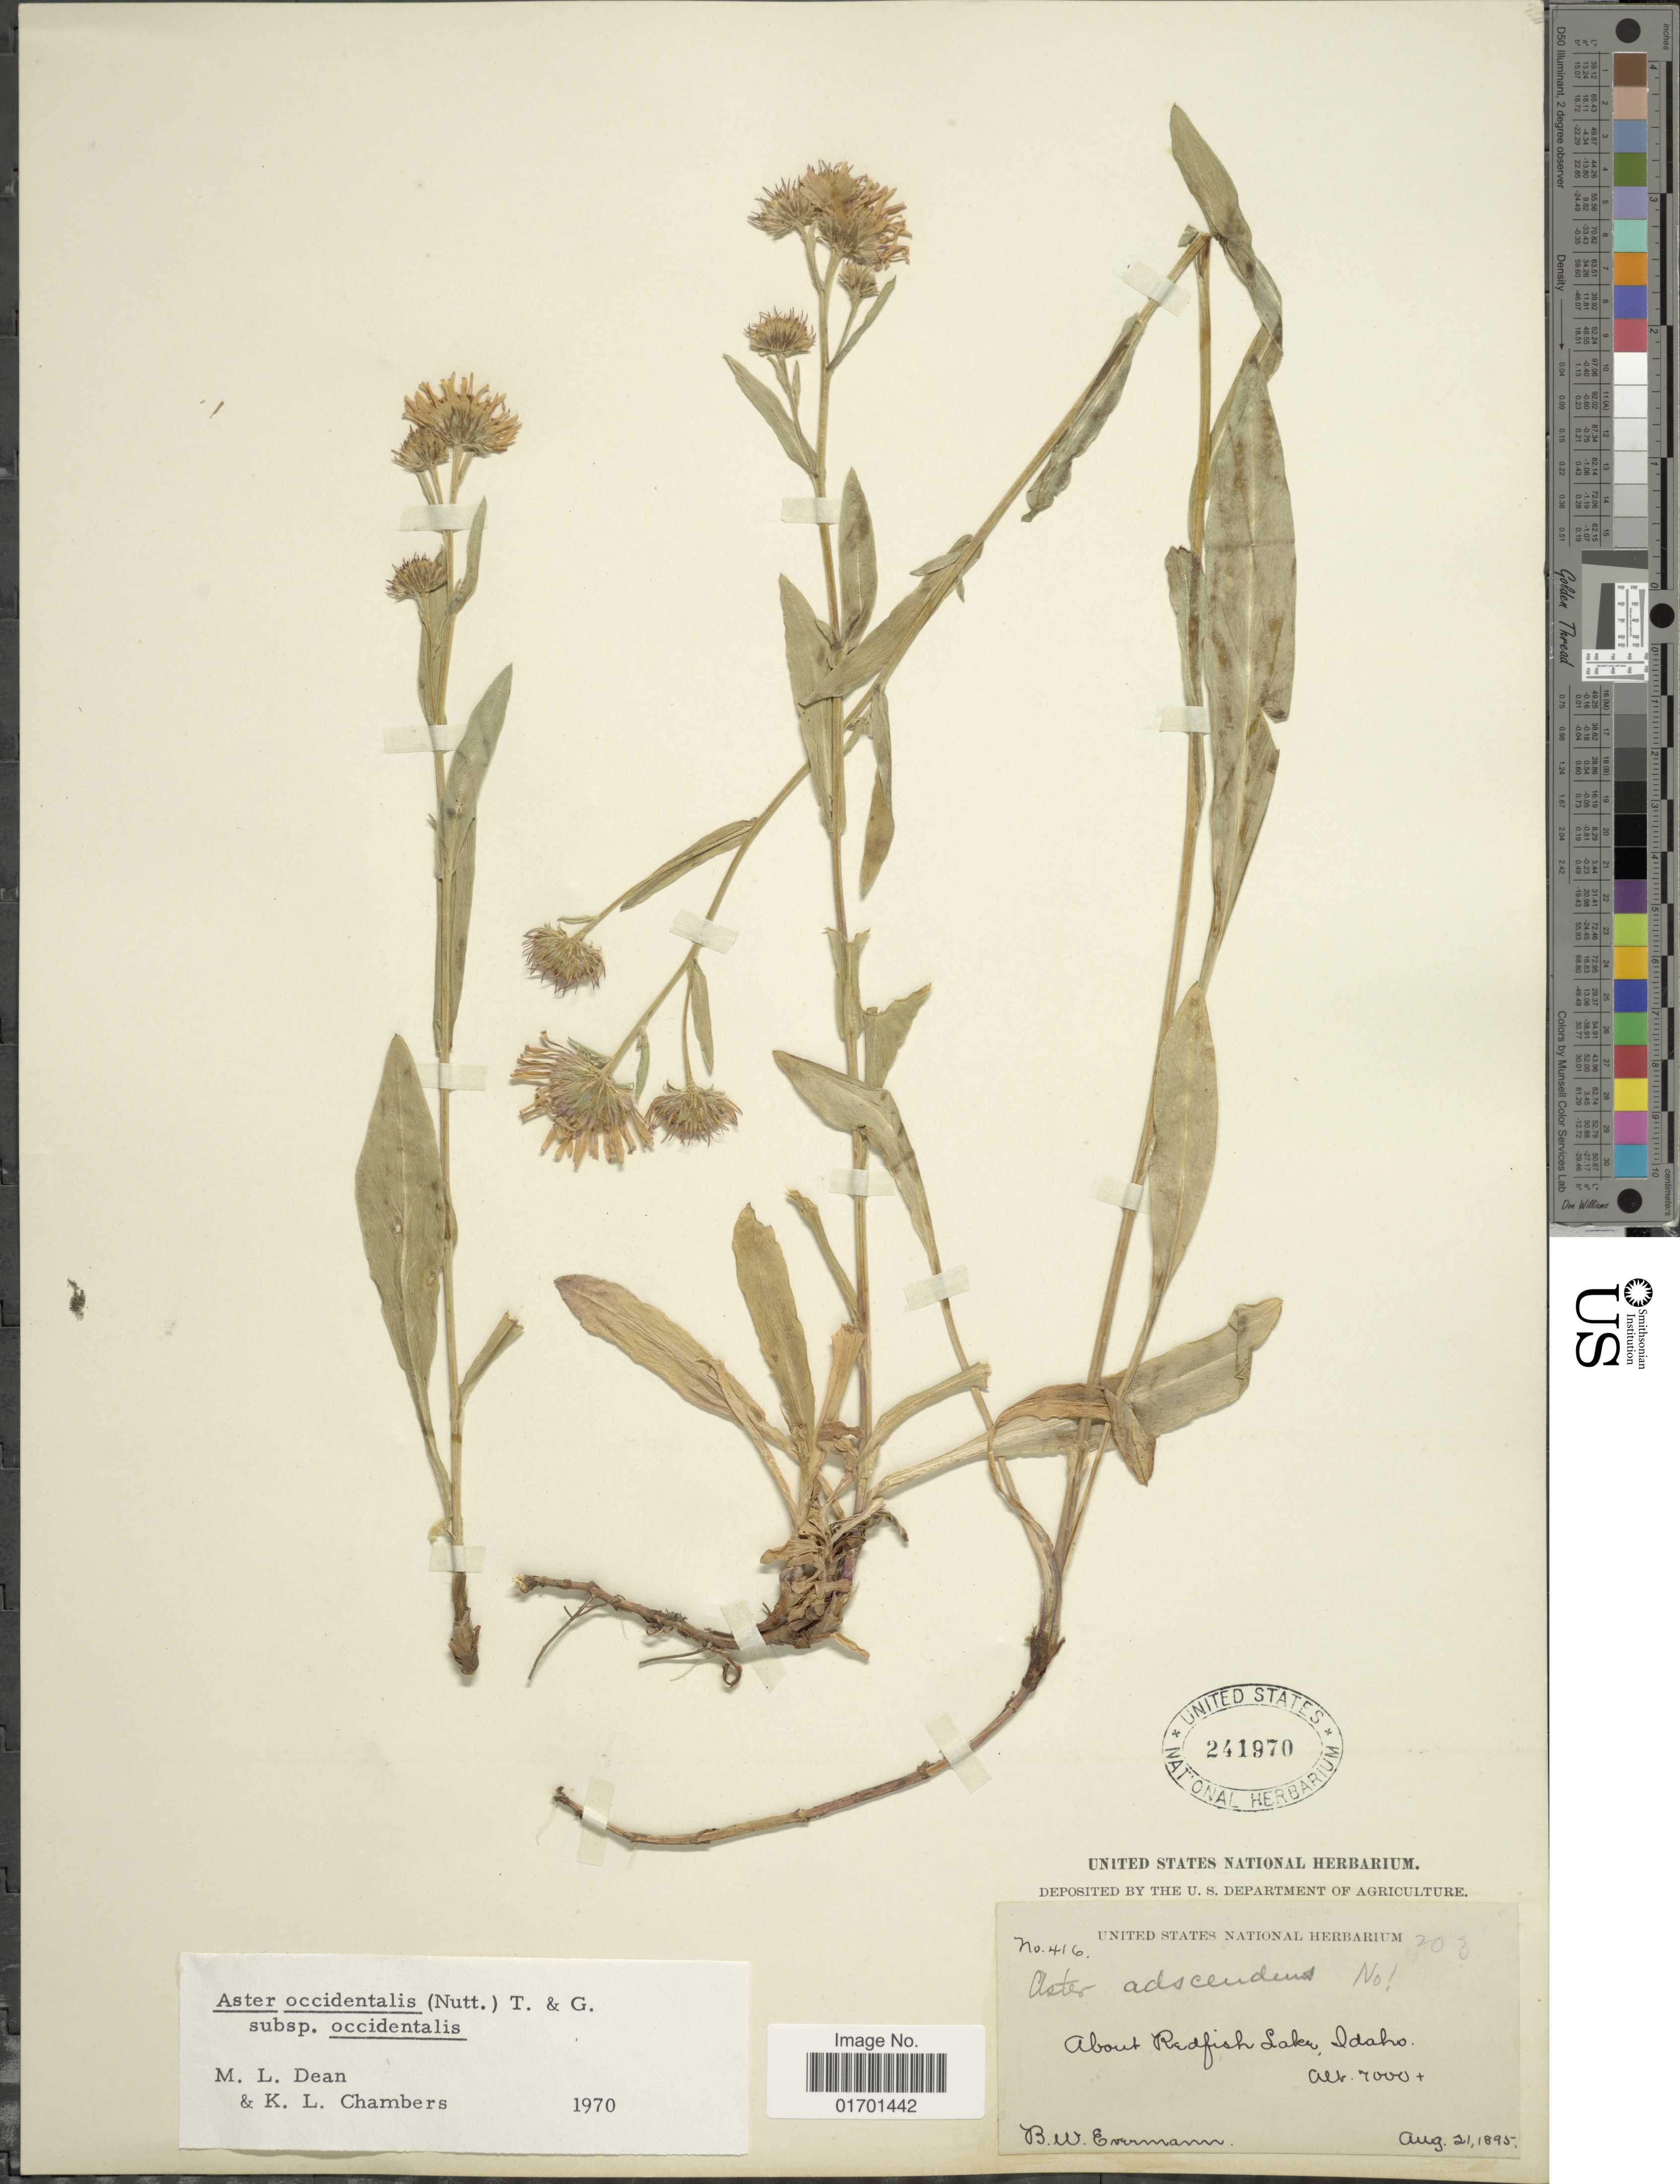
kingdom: Plantae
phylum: Tracheophyta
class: Magnoliopsida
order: Asterales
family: Asteraceae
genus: Symphyotrichum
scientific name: Symphyotrichum spathulatum var. spathulatum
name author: (Lindl.) G.L. Nesom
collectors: B. W. Evermann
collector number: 416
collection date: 1895-08-21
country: United States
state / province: Idaho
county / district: Custer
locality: About Redfish Lake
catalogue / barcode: US 241970